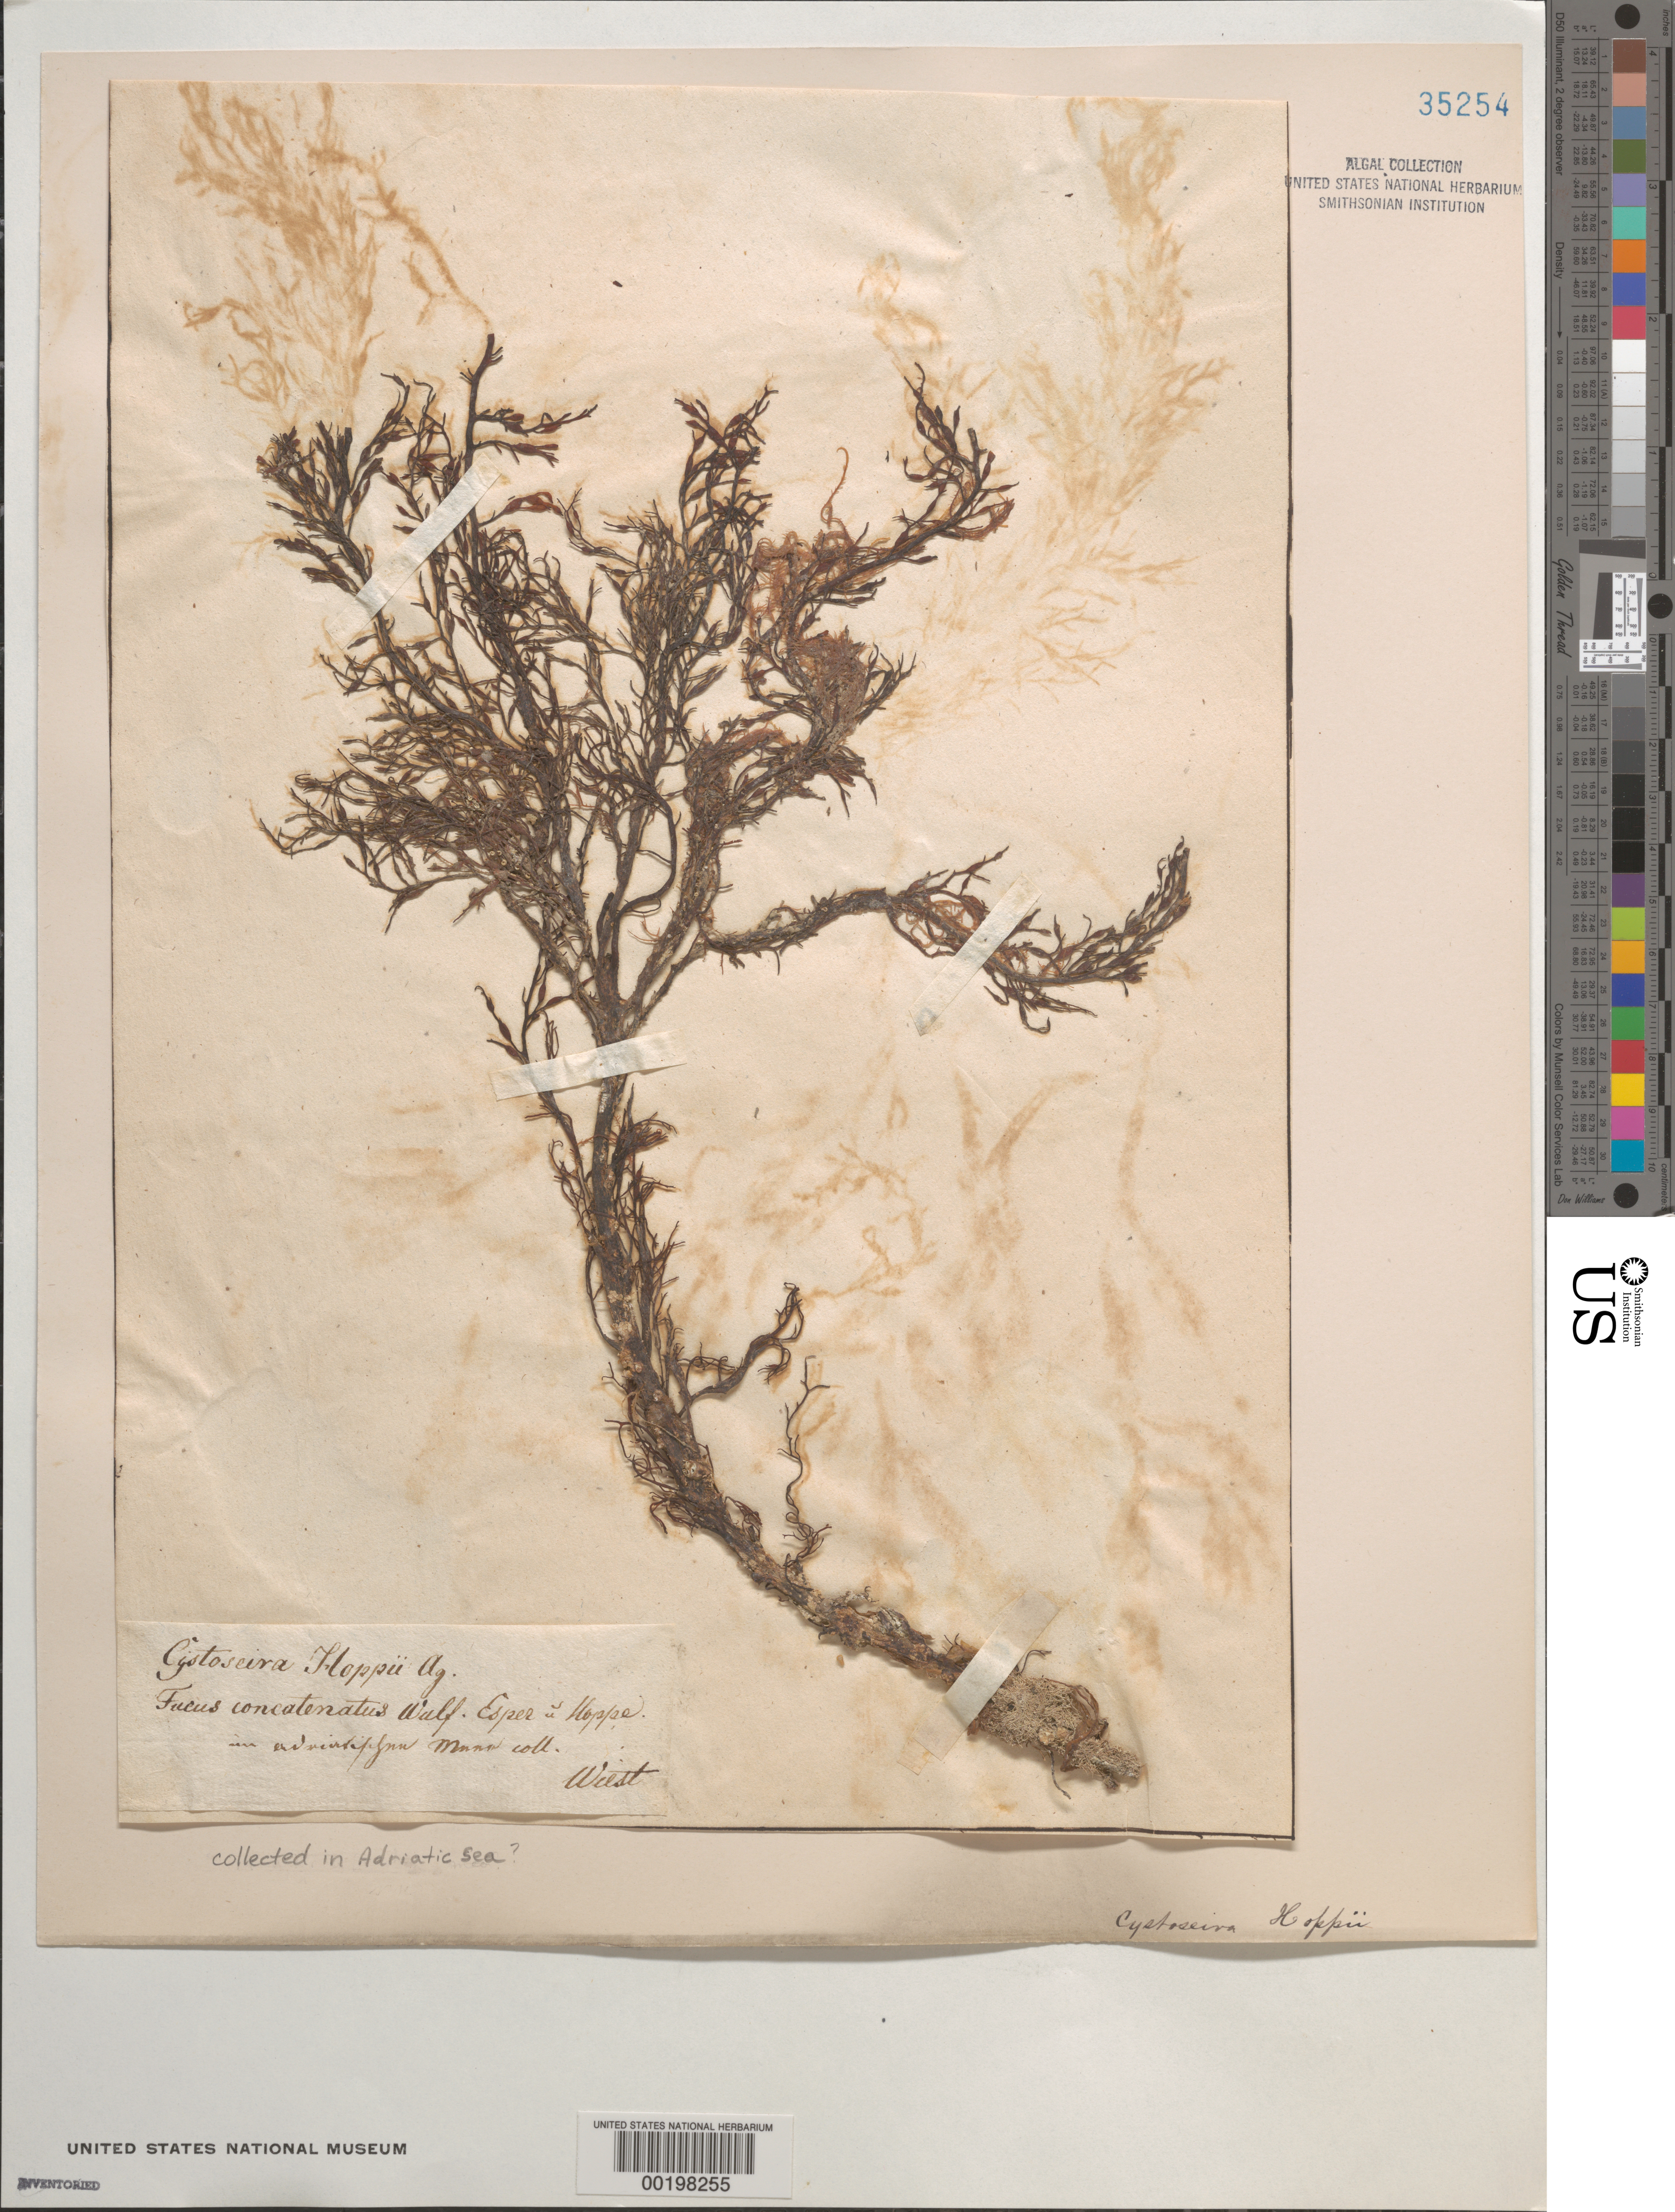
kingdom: Chromista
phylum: Ochrophyta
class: Phaeophyceae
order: Fucales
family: Sargassaceae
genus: Gongolaria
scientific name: Gongolaria barbata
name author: (Stackh.) Kuntze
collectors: -. Wiest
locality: Adriatic Sea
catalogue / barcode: US 35254